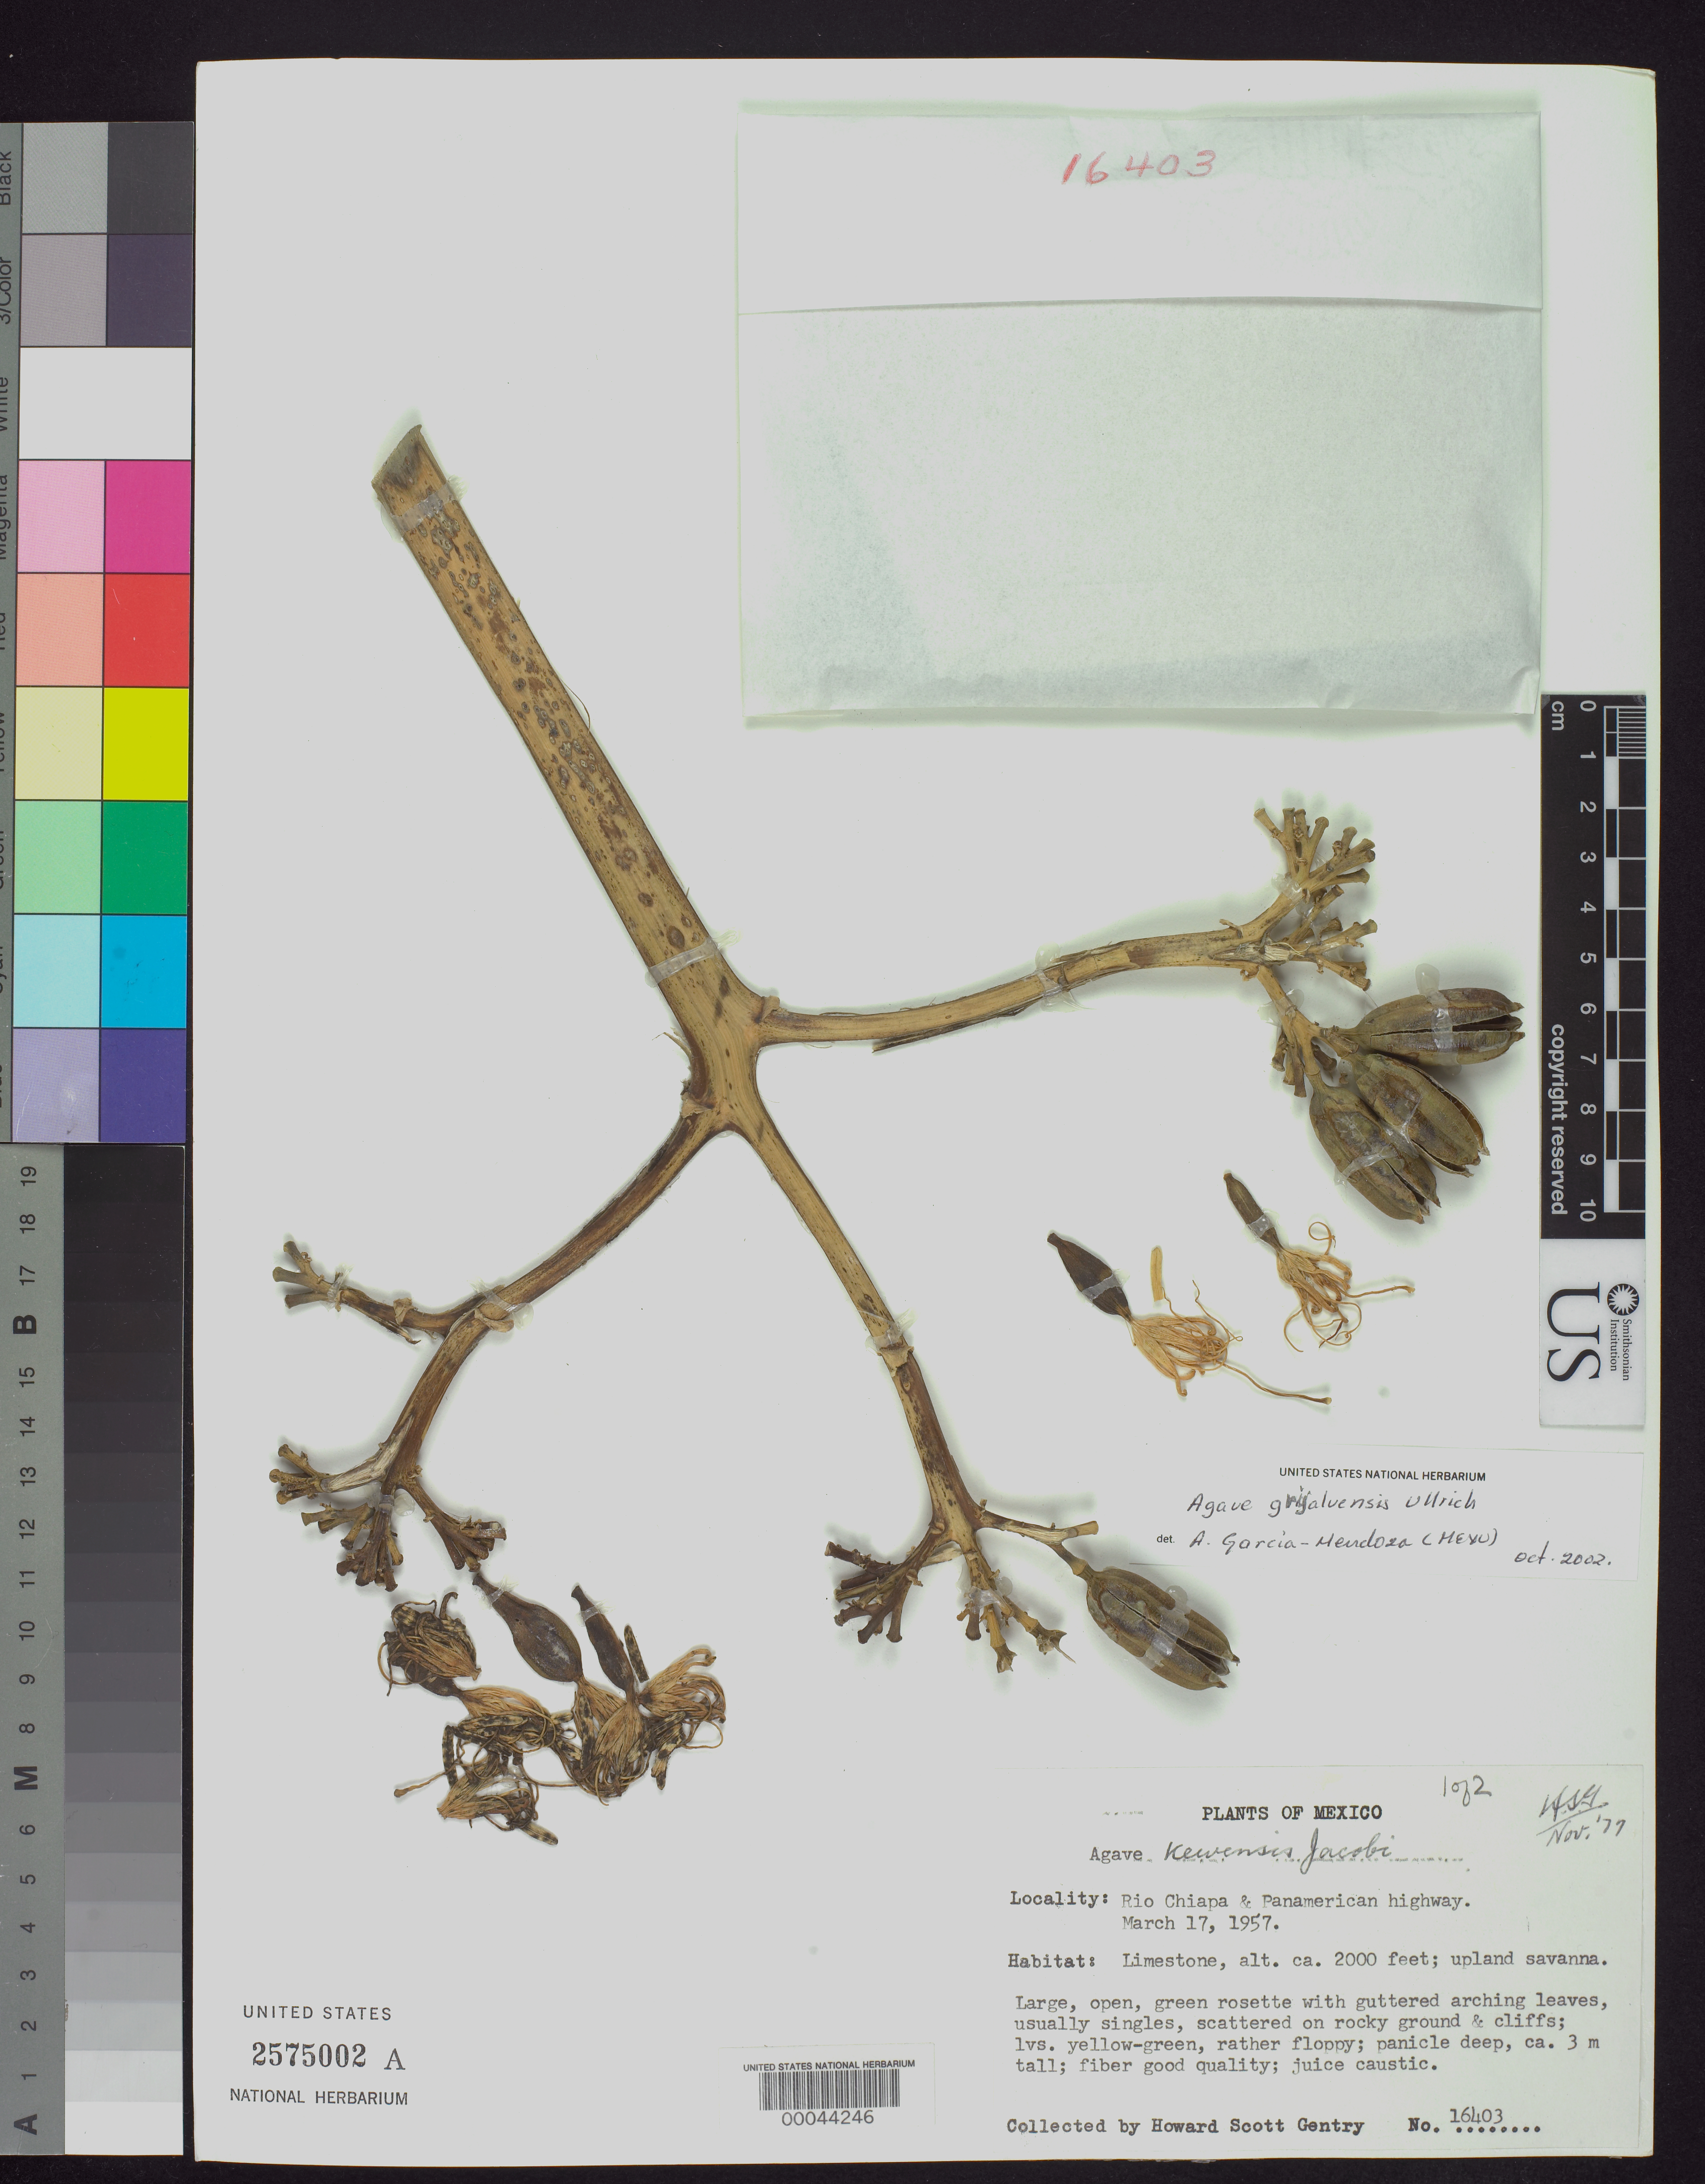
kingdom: Plantae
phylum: Tracheophyta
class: Liliopsida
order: Asparagales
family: Asparagaceae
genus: Agave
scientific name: Agave grijalvensis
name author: B. Ullrich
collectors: H. S. Gentry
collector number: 16403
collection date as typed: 17 Mar 1957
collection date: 1957-03-17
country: Mexico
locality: Rio chiapa & panamerican highway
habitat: Limestone; upland savanna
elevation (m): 610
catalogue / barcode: US 2575002A